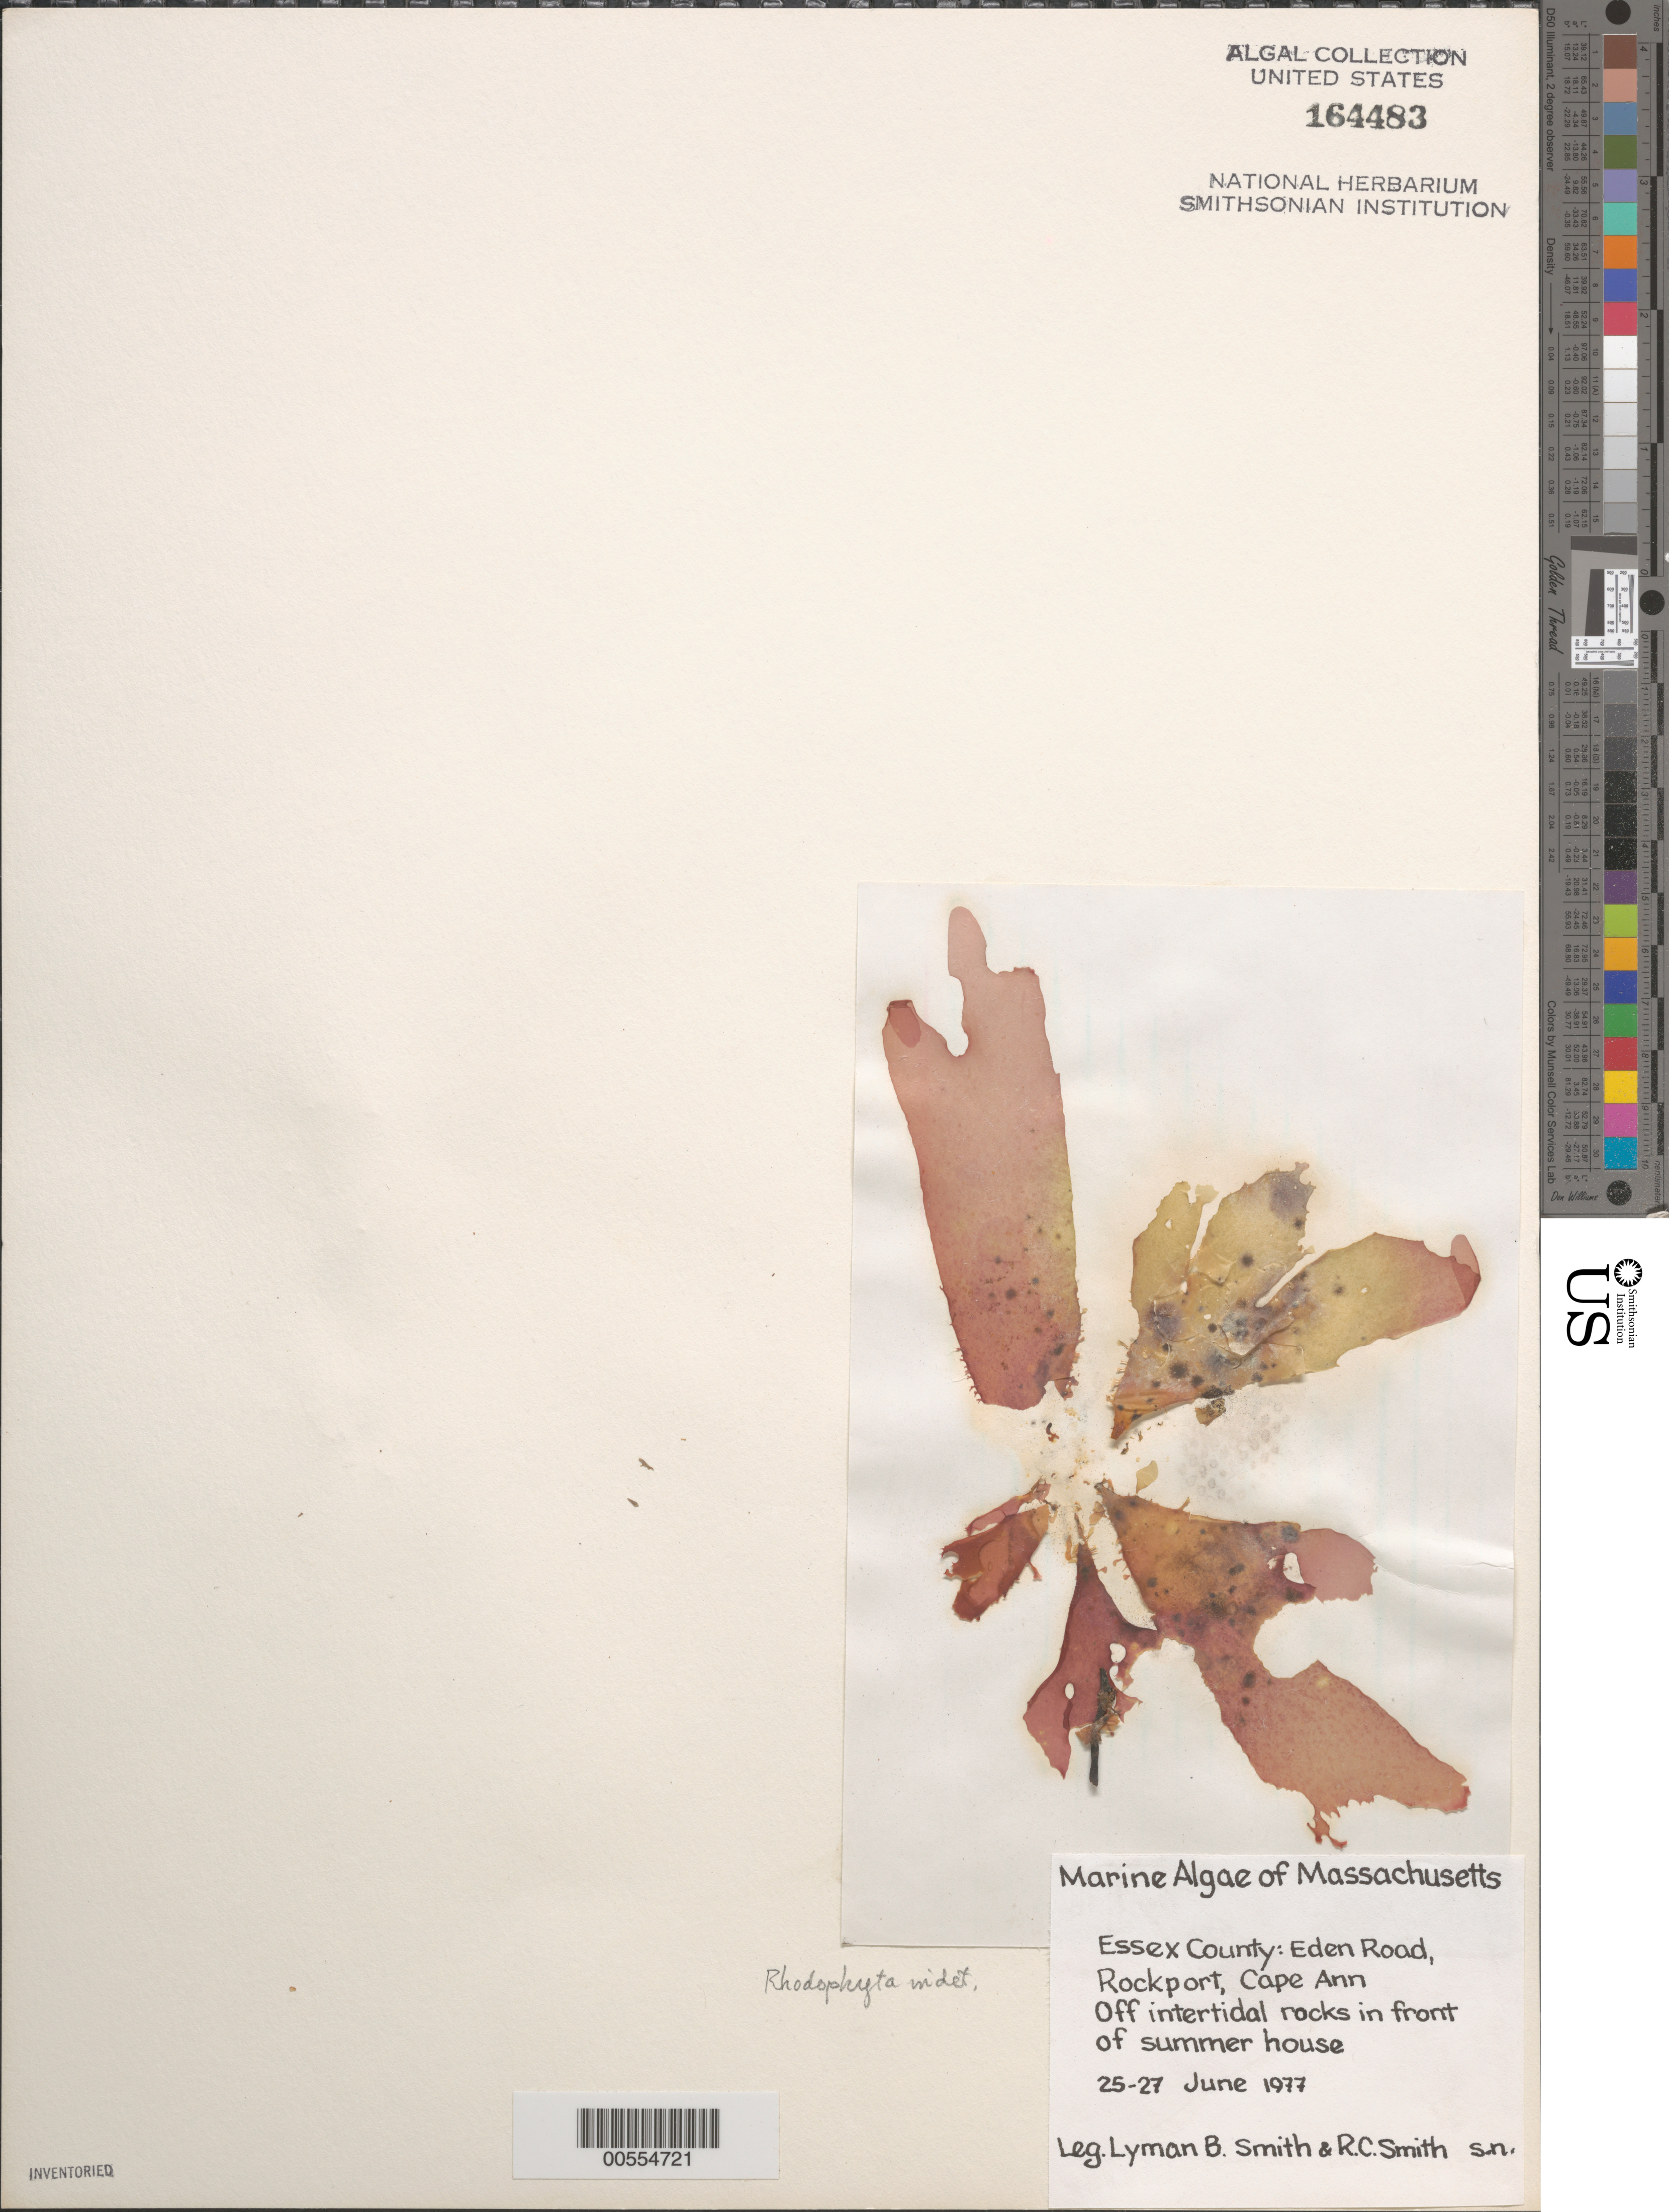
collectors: L. Smith & R. C. Smith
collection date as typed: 25 Jun 1977 to 27 Jun 1977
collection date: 1977-06-25/1977-06-27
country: United States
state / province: Massachusetts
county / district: Essex County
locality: Cape Ann, Rockport, Eden Road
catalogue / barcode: US 164483